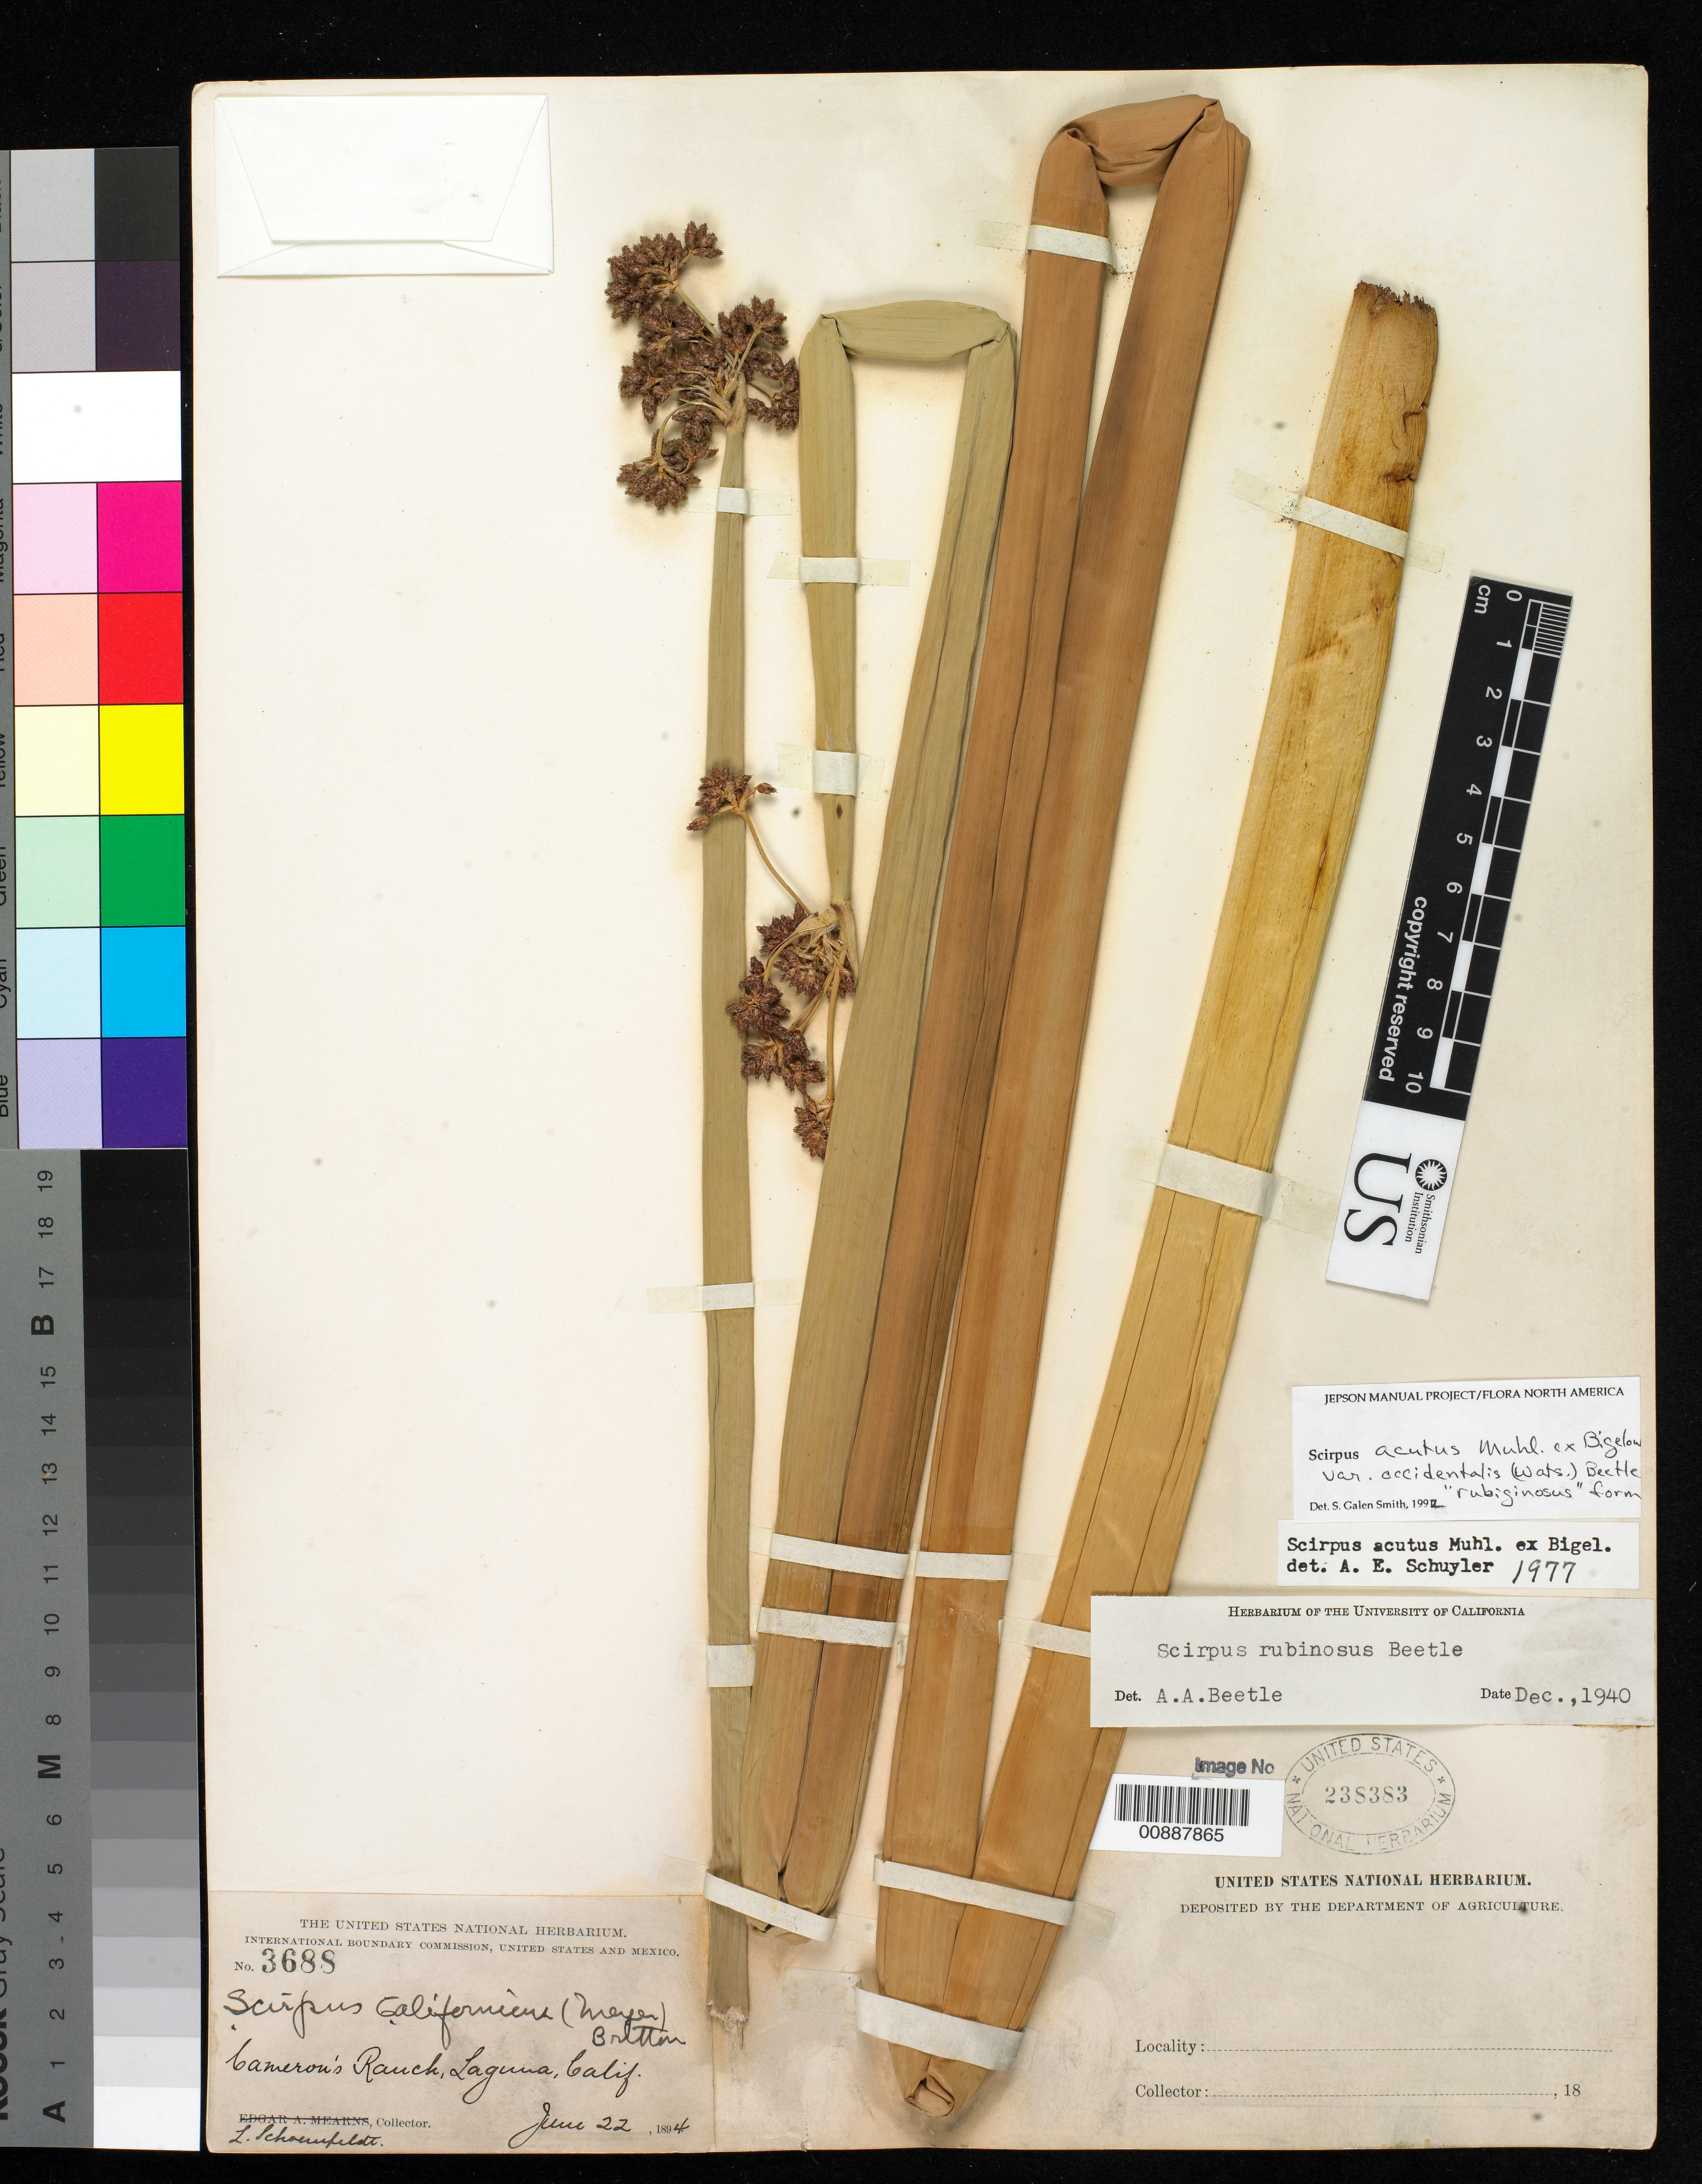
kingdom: Plantae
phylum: Tracheophyta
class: Liliopsida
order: Poales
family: Cyperaceae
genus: Schoenoplectus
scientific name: Schoenoplectus acutus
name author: (Muhl. ex Bigelow) Á. Löve & D. Löve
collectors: L. Schoenfeldt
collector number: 3688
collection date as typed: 22 Jun 1894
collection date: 1894-06-22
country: United States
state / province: California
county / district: Orange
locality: Cameron's Ranch, Laguna, California.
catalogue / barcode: US 238383